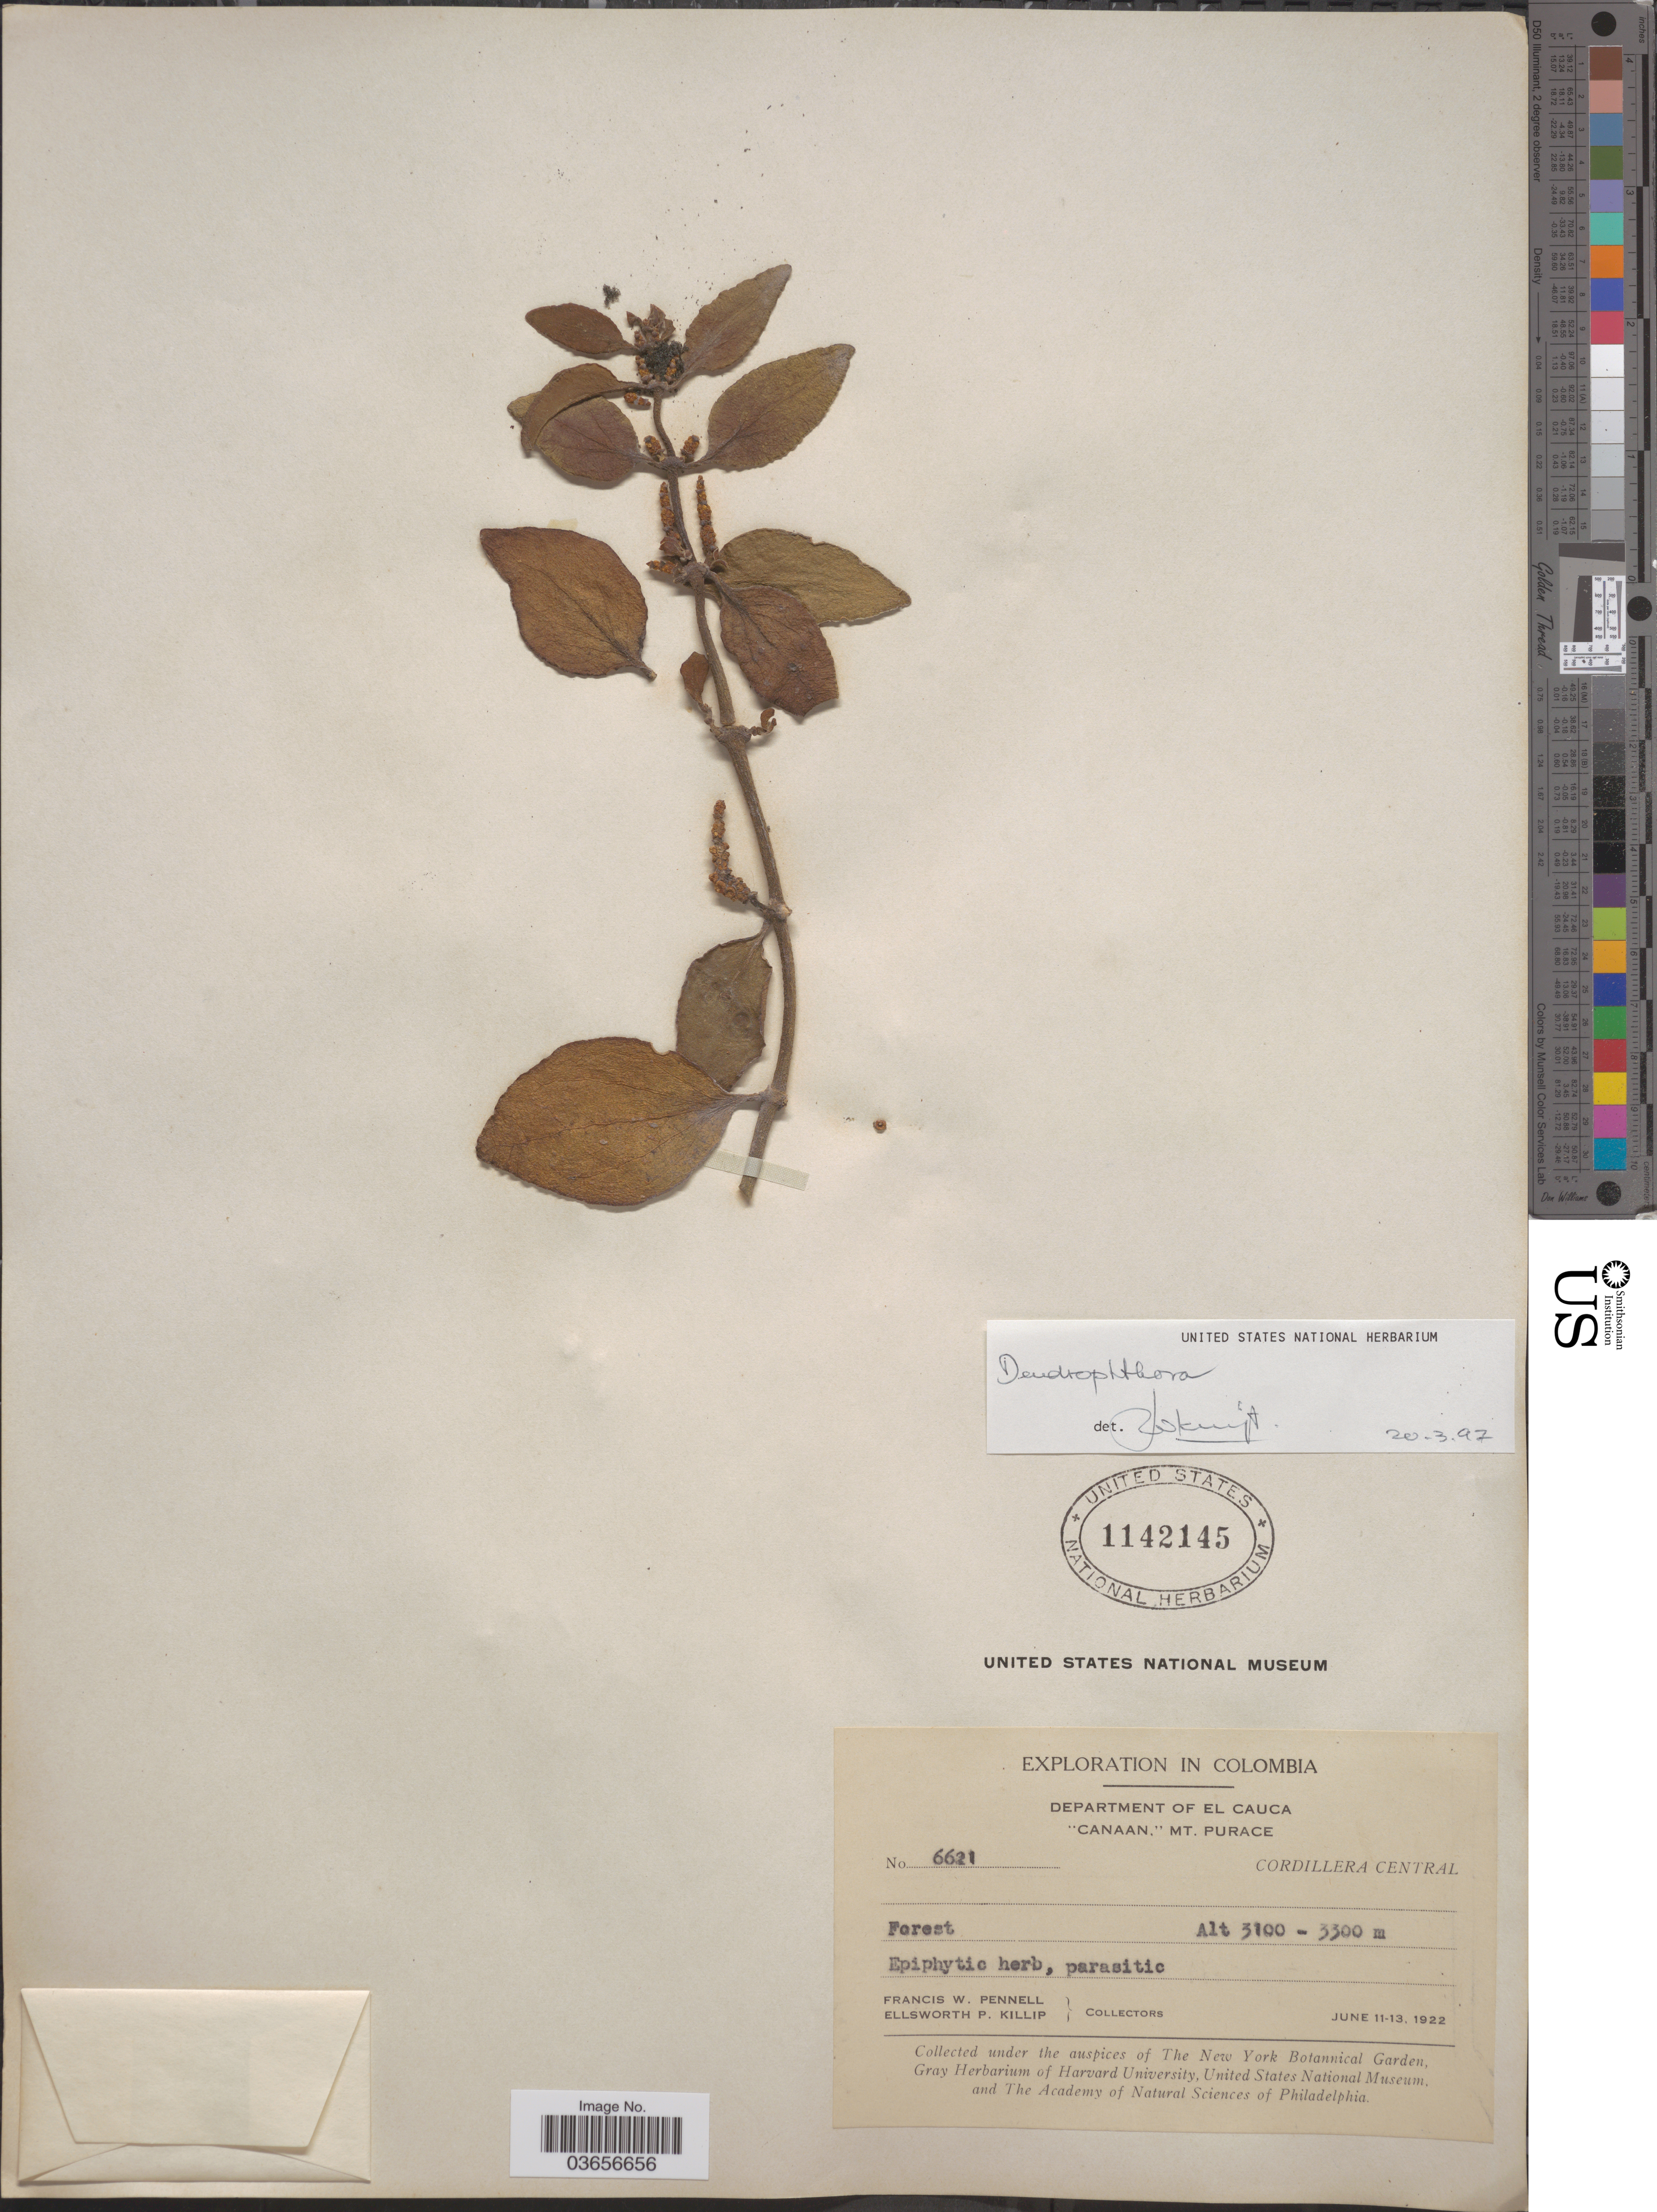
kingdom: Plantae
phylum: Tracheophyta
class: Magnoliopsida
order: Santalales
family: Viscaceae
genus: Dendrophthora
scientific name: Dendrophthora sp.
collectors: F. W. Pennell & E. P. Killip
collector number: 6621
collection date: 1922-06-11/1922-06-13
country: Colombia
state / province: Cauca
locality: Department of El Cauca, "Canaan", Mt. Purace, Cordillera Central.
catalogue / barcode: US 1142145